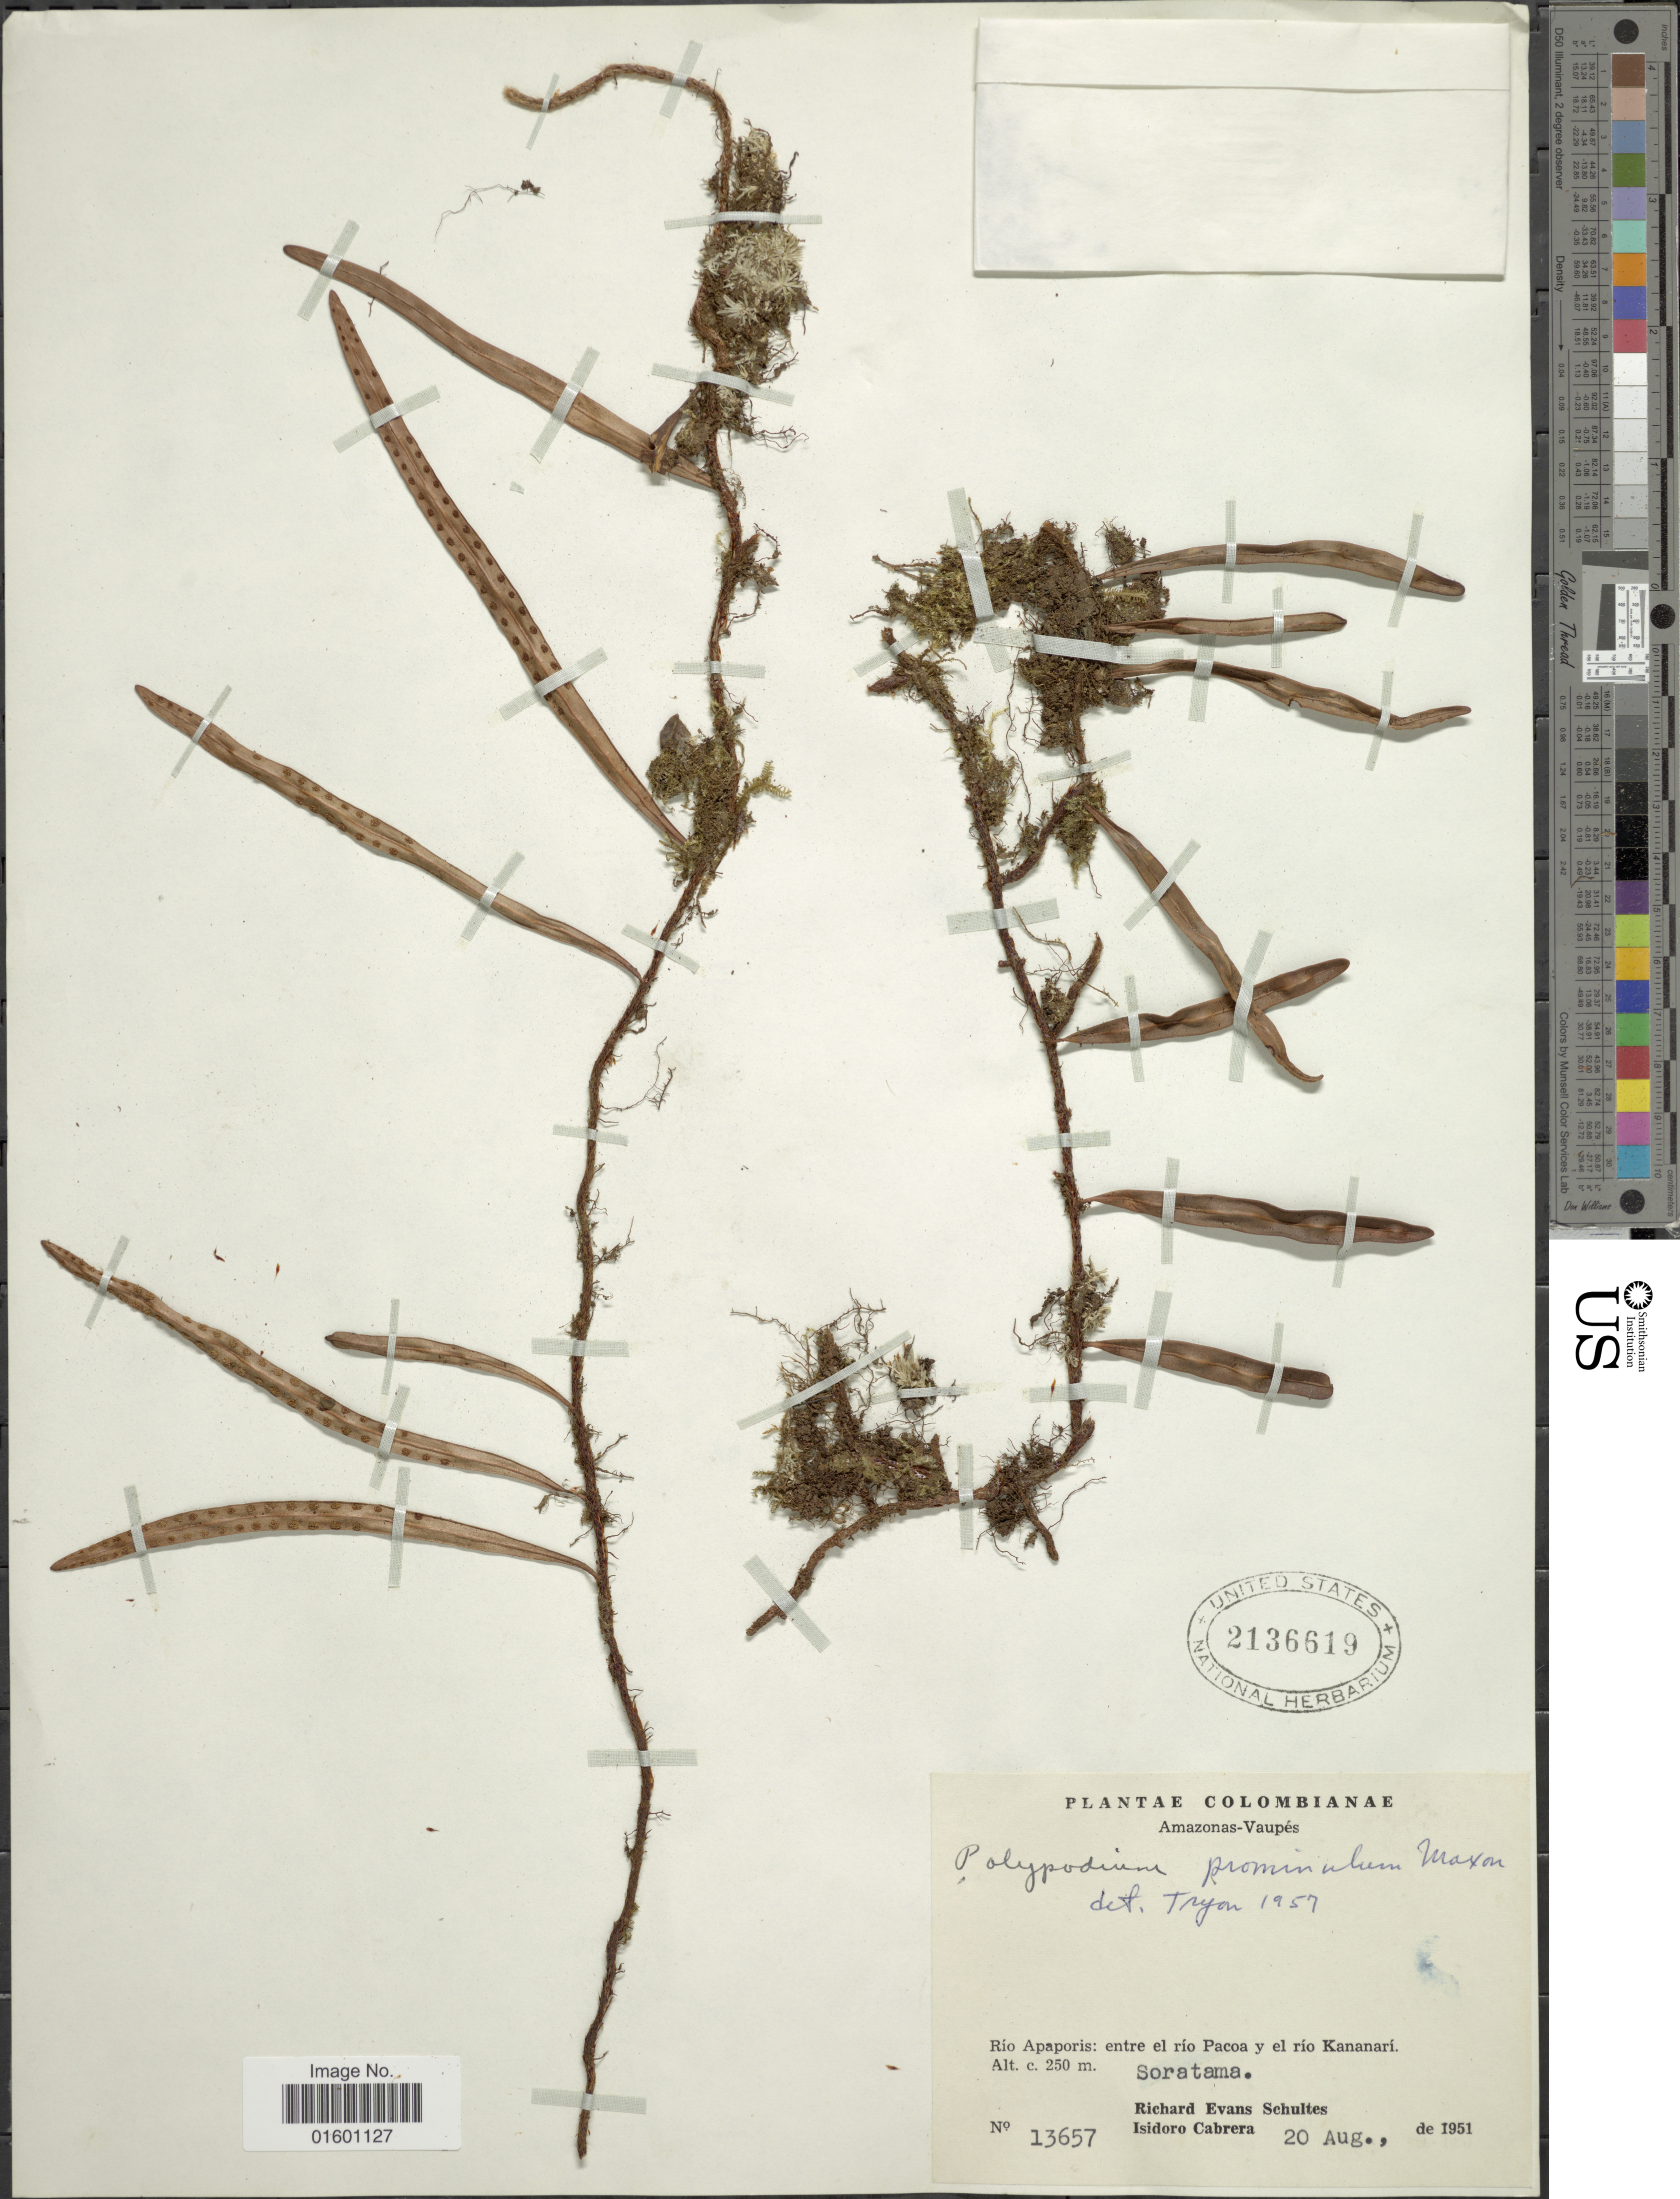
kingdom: Plantae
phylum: Tracheophyta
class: Polypodiopsida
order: Polypodiales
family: Polypodiaceae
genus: Microgramma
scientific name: Microgramma baldwinii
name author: Brade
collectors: R. E. Schultes & I. Cabrera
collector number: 13657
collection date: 1951-08-20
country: Colombia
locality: Amazonas - Vaupes, Rio Apaporis: entre el rio Pacoa y el rio Kananari, Soratama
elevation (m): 250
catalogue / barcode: US 2136619